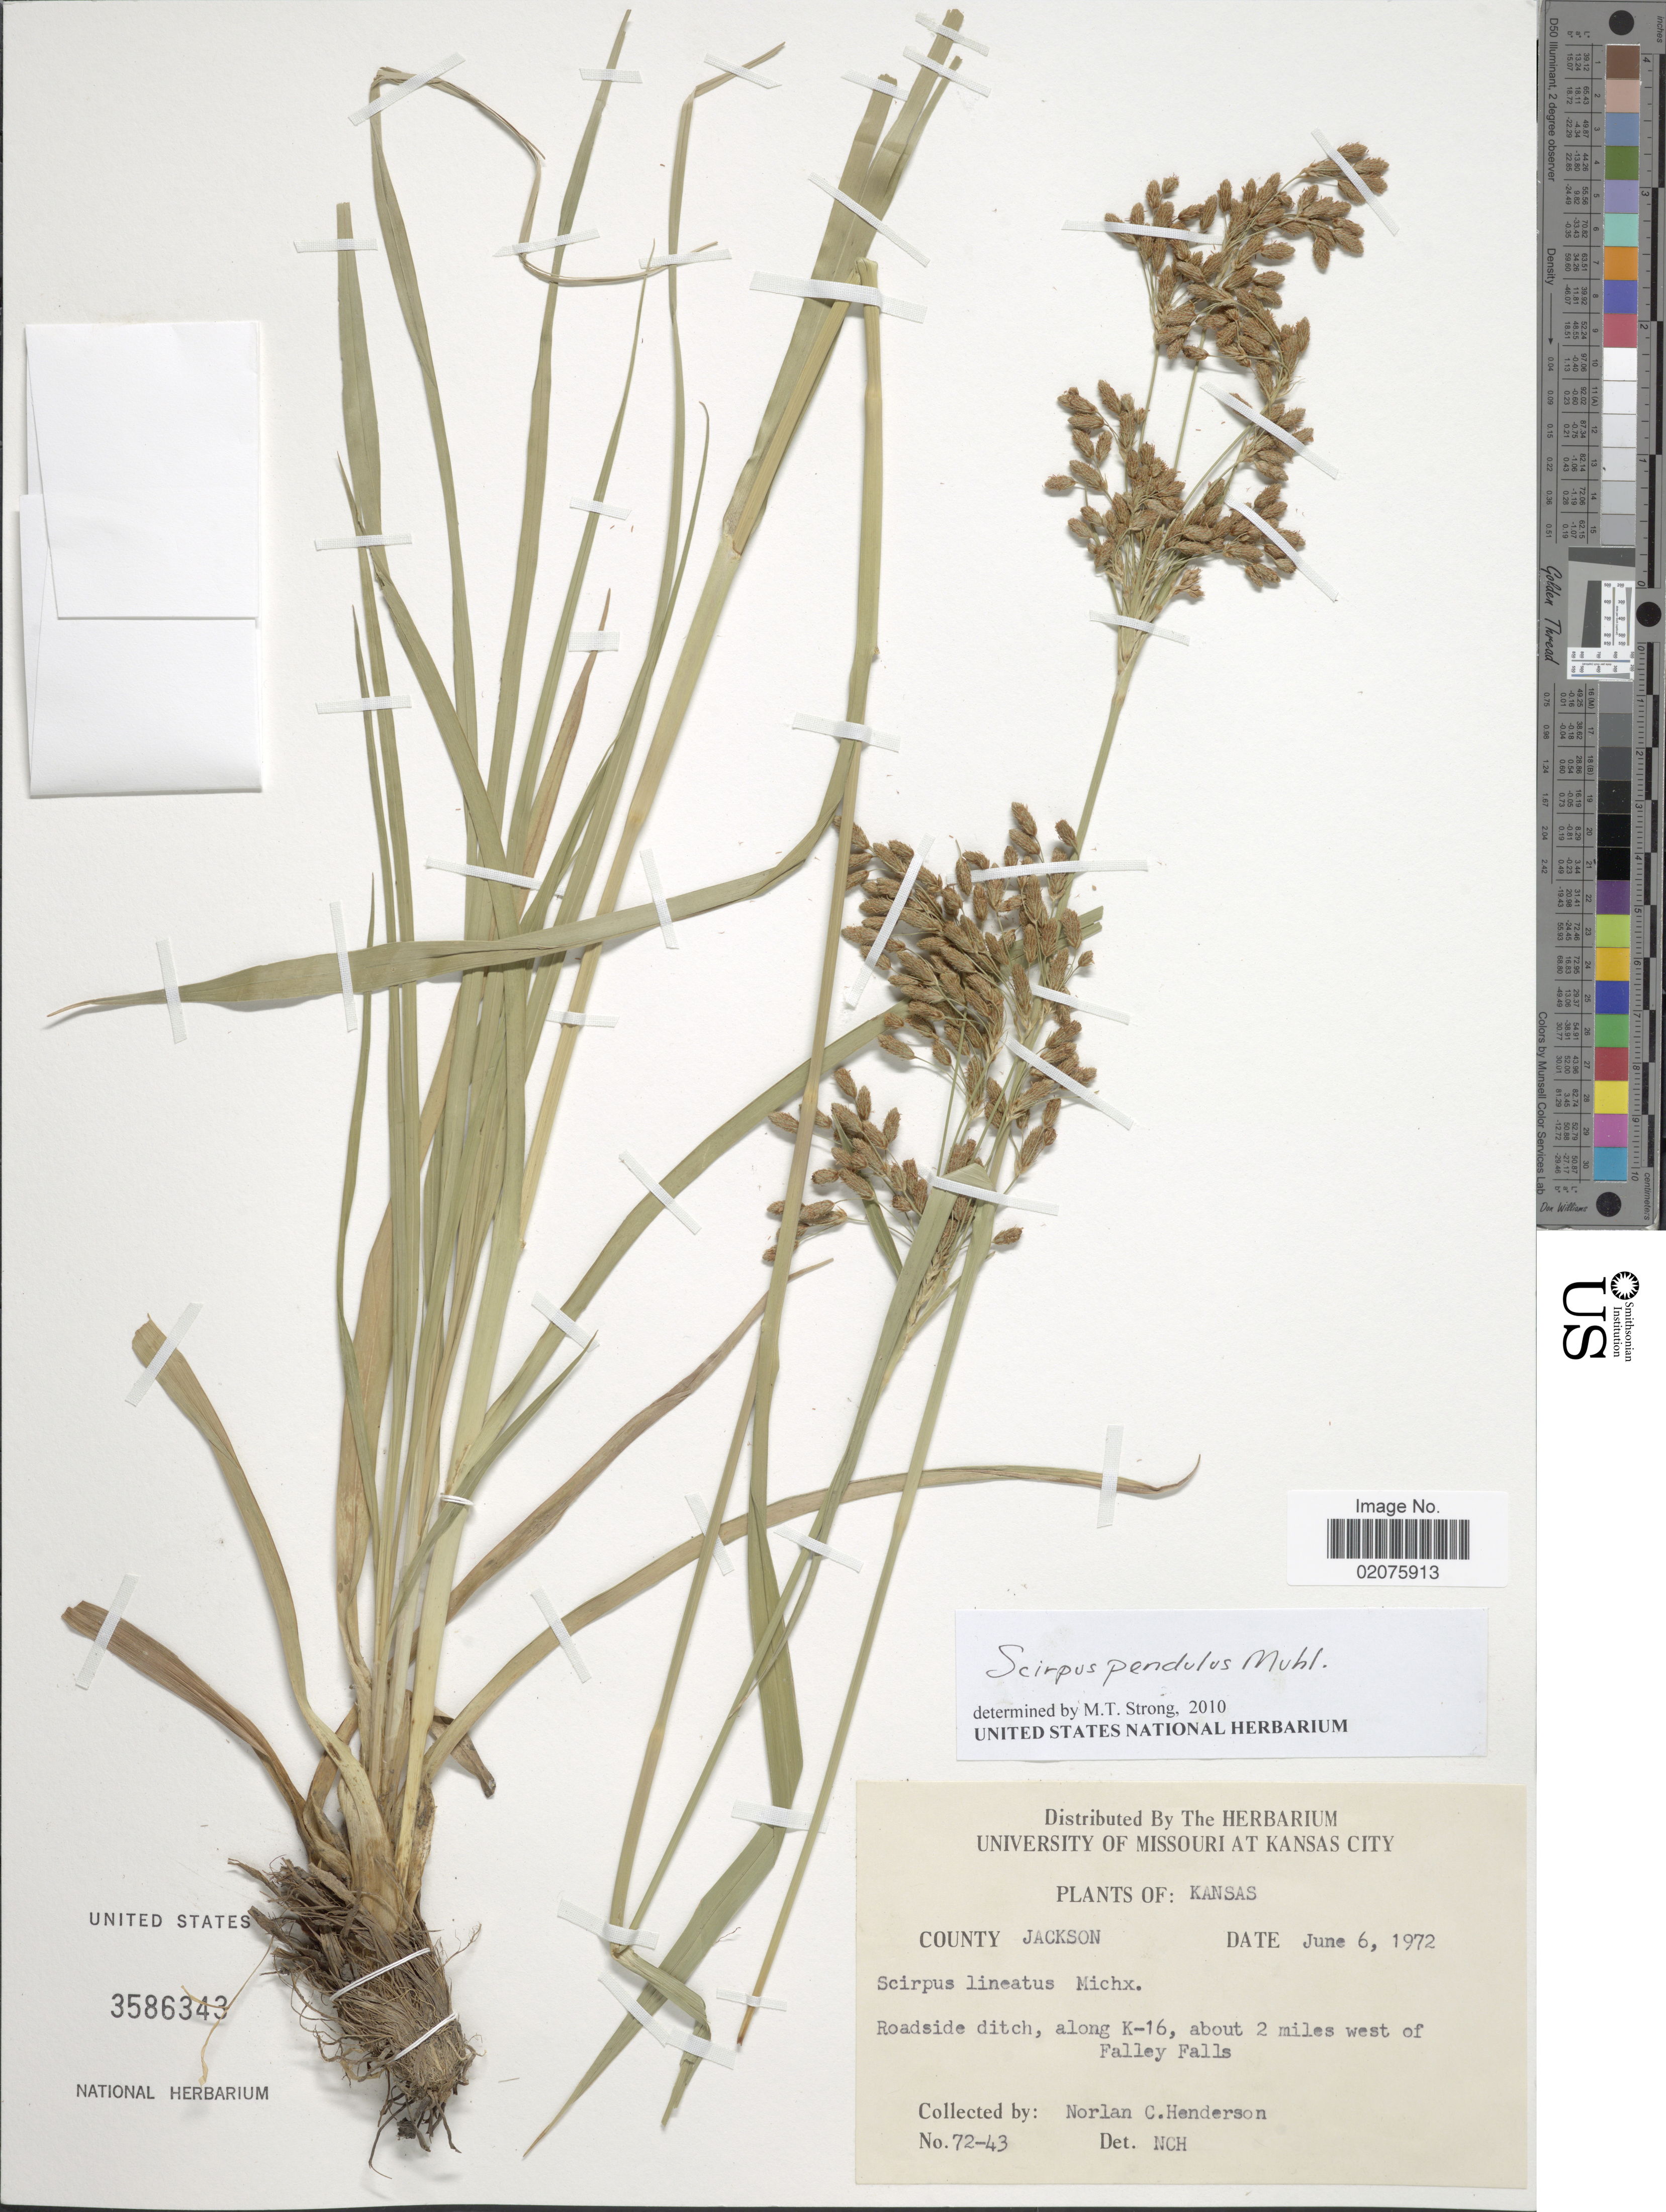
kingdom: Plantae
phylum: Tracheophyta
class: Liliopsida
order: Poales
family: Cyperaceae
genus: Scirpus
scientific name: Scirpus pendulus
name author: Muhl.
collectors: N. C. Henderson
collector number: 72-43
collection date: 1972-06-06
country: United States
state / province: Kansas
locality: County: Jackson. Roadside ditch, along K-16, about 2 miles west of Falley Falls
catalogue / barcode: US 3586343